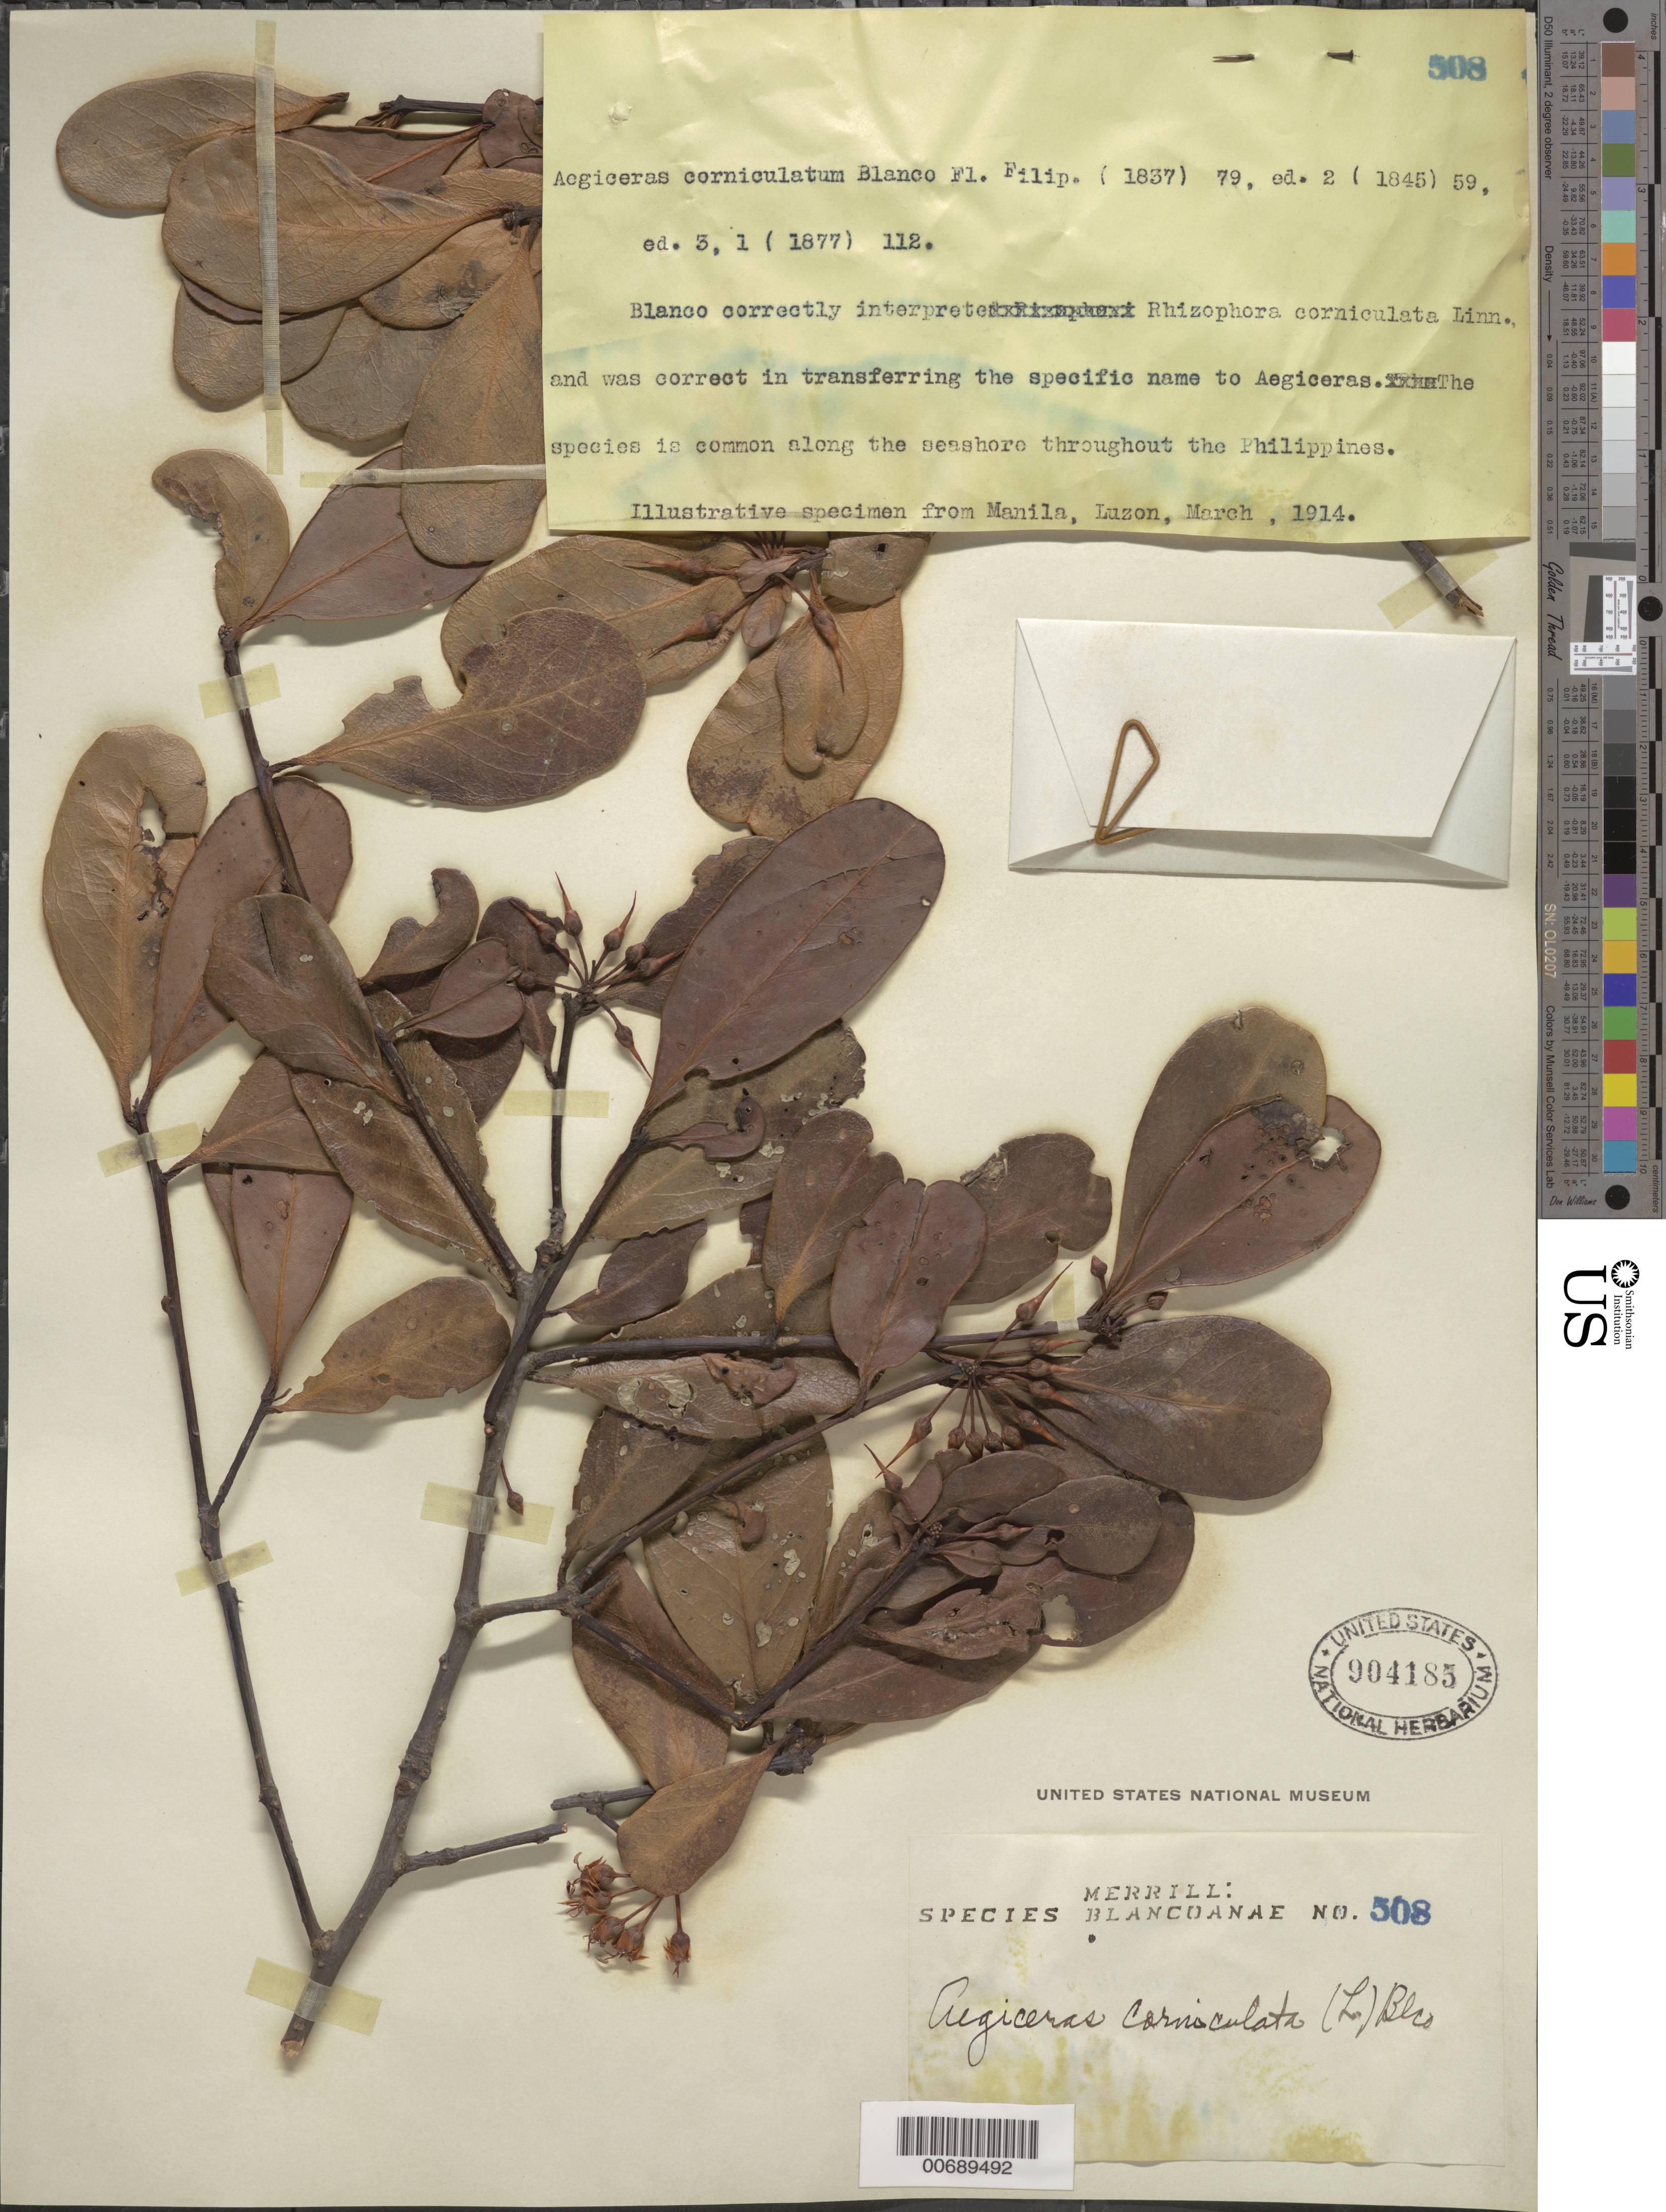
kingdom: Plantae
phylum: Tracheophyta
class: Magnoliopsida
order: Ericales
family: Primulaceae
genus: Aegiceras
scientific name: Aegiceras corniculatum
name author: (L.) Blanco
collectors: E. D. Merrill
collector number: Sp. Blancoan. 0508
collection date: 1914-03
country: Philippines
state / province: National Capital Region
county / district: Manila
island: Luzon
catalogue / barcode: US 904185